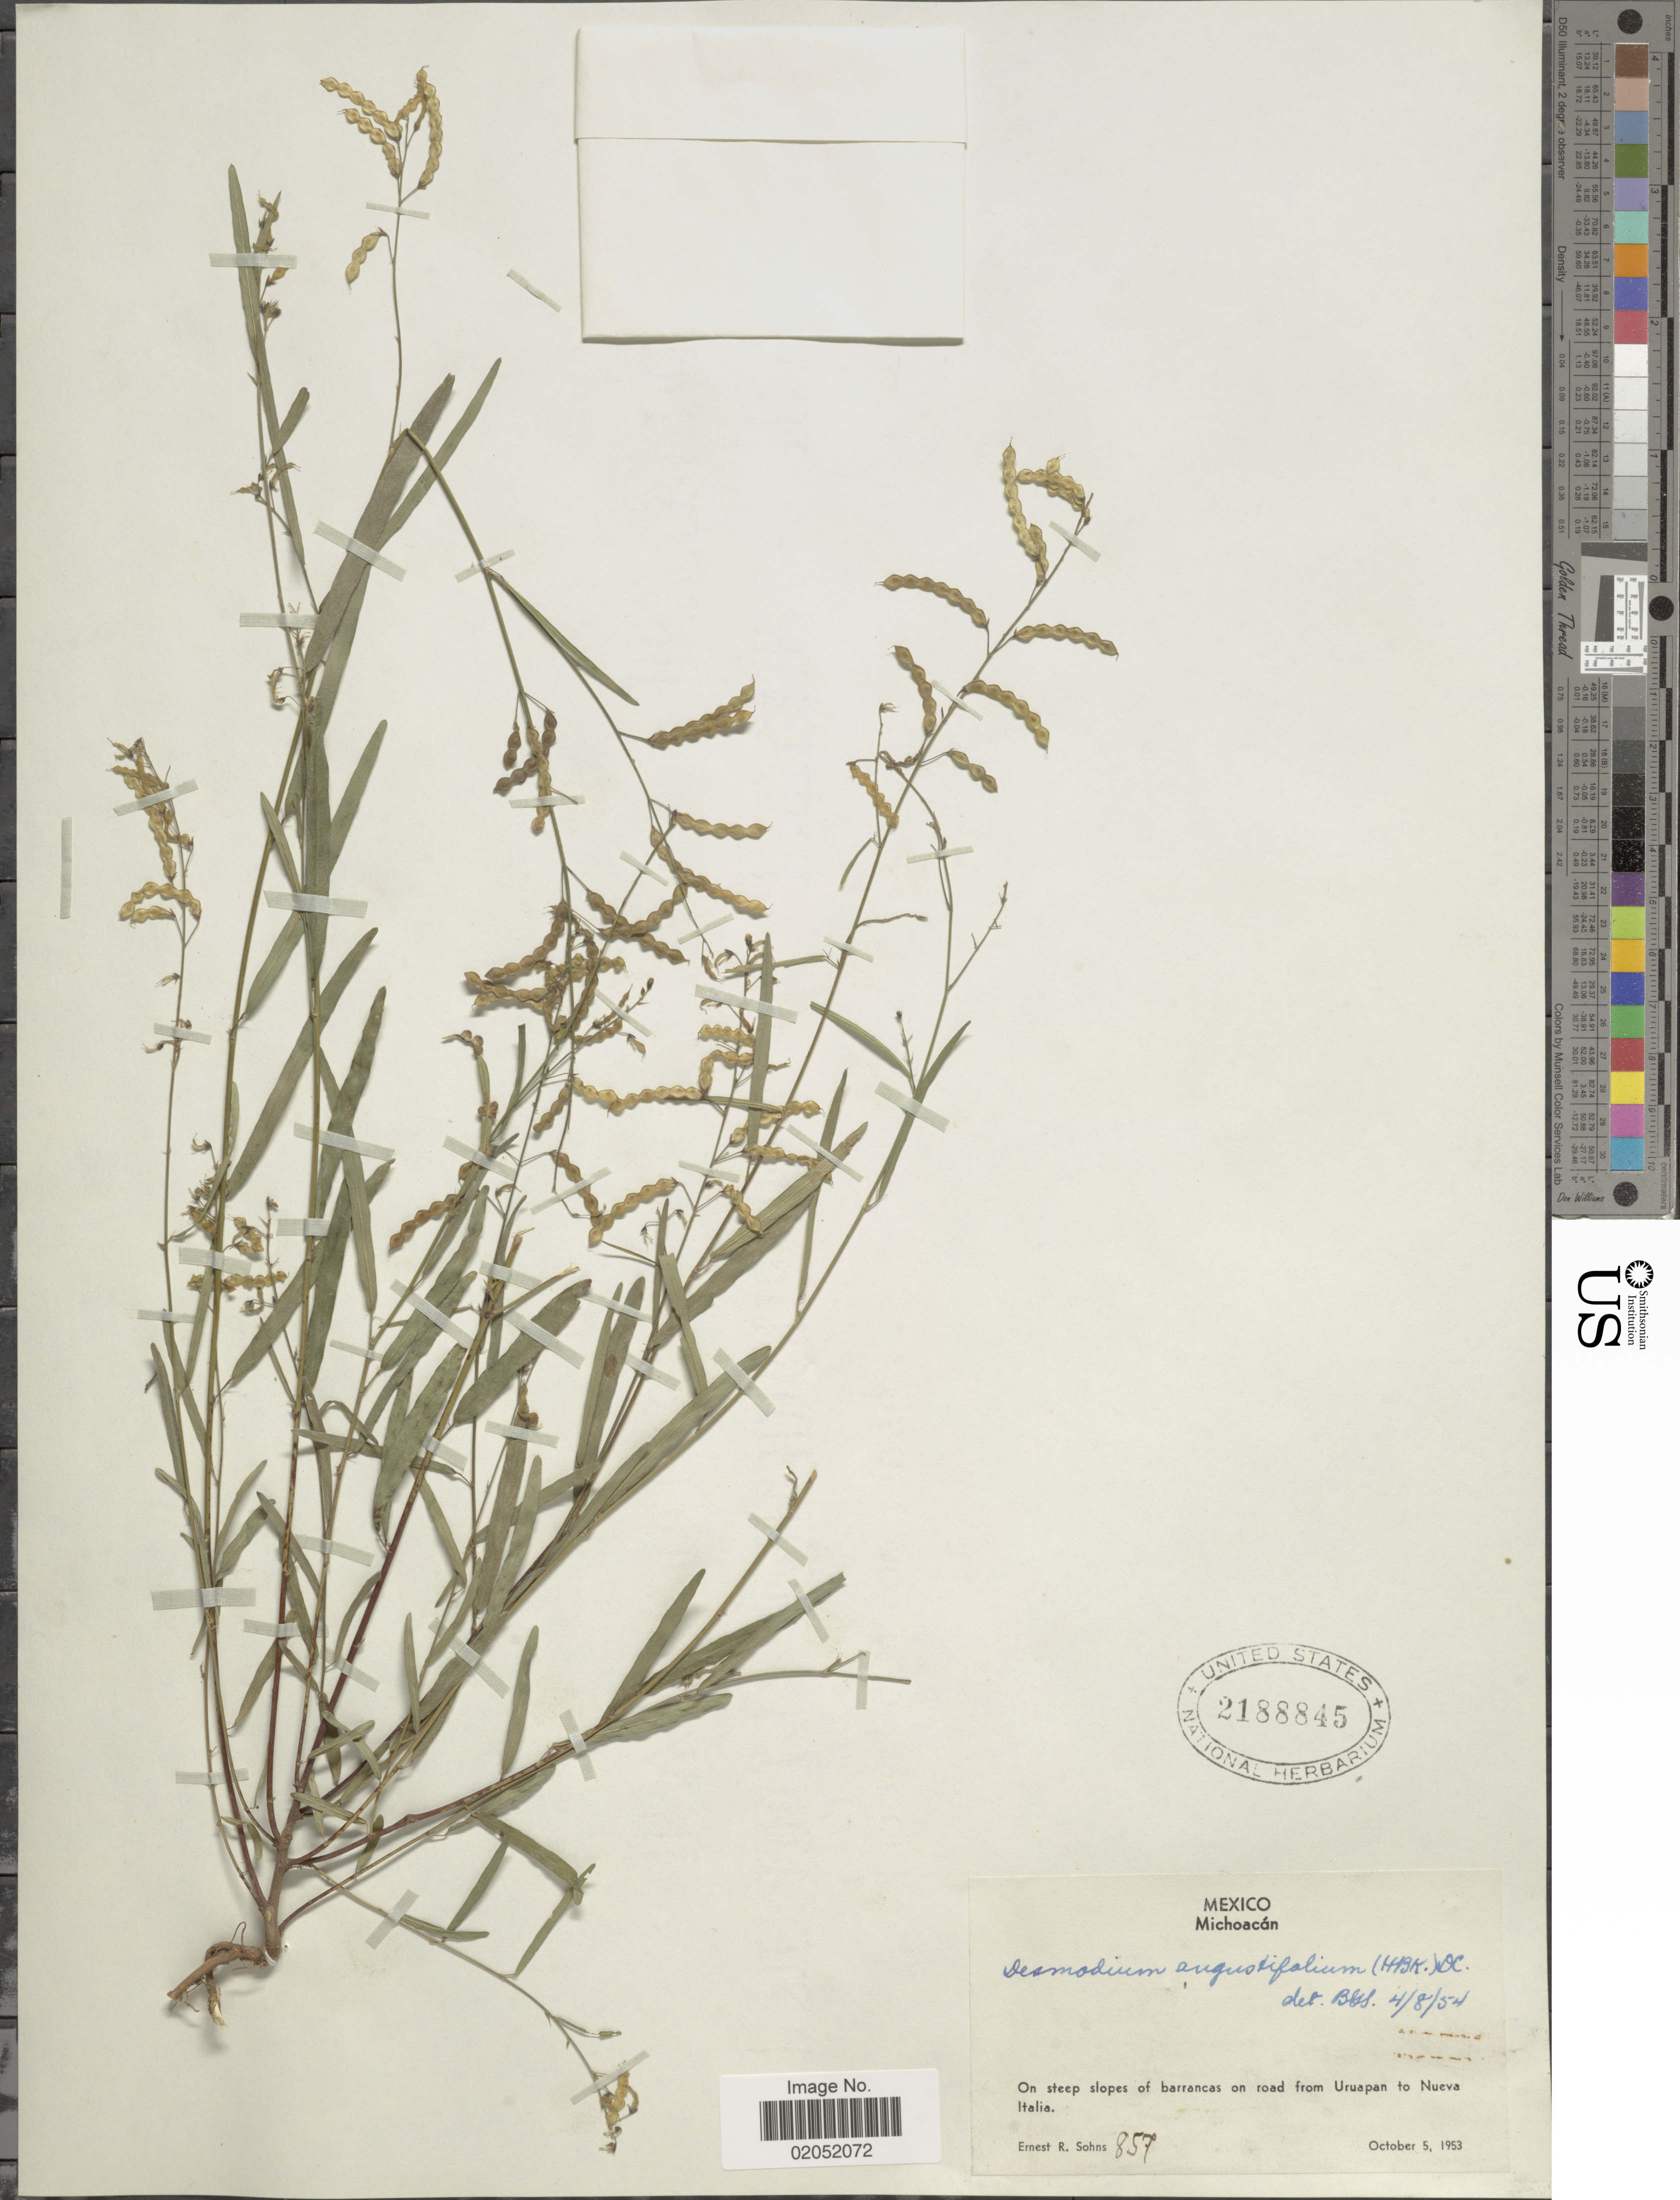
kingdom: Plantae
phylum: Tracheophyta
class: Magnoliopsida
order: Fabales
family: Fabaceae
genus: Desmodium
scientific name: Desmodium angustifolium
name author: (Kunth) DC.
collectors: E. R. Sohns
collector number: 857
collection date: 1953-10-05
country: Mexico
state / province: Michoacán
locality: On road from Uruapan to Nueva Italia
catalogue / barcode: US 2188845